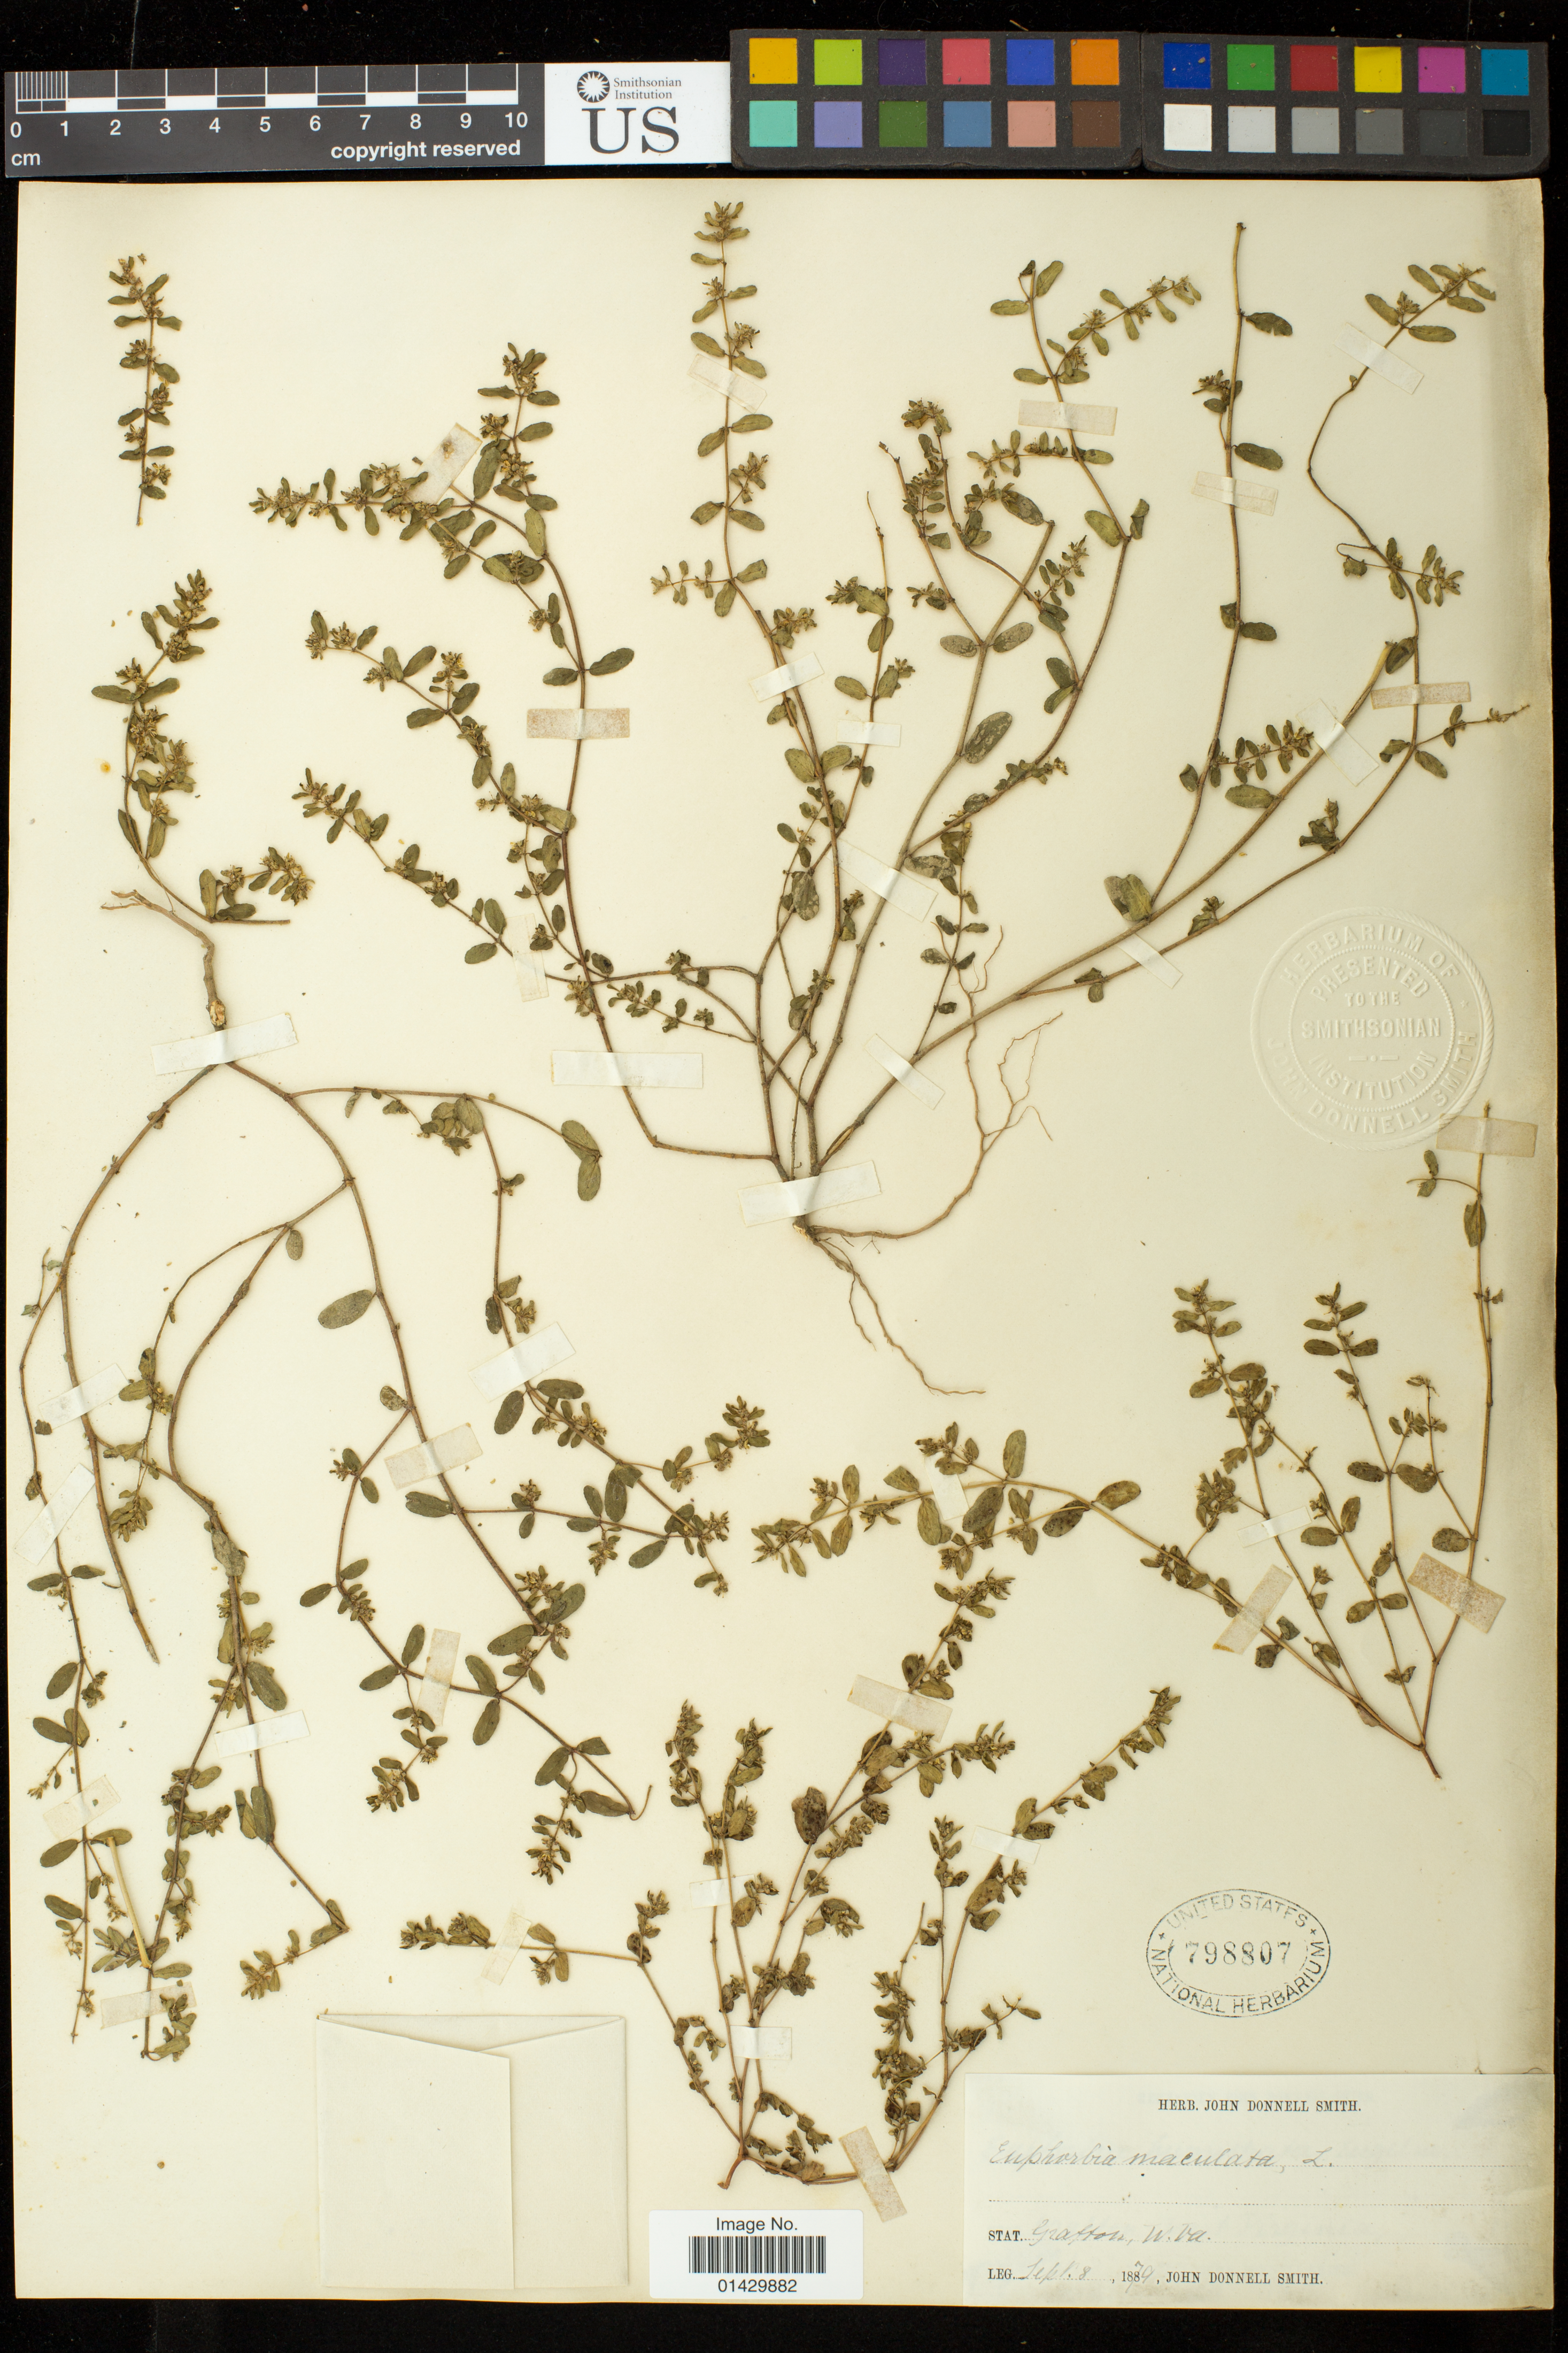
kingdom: Plantae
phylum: Tracheophyta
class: Magnoliopsida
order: Malpighiales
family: Euphorbiaceae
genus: Euphorbia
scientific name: Euphorbia maculata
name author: L.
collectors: J. Donnell Smith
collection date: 1879-09-08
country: United States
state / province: West Virginia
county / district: Taylor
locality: Grafton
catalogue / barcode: US 798807